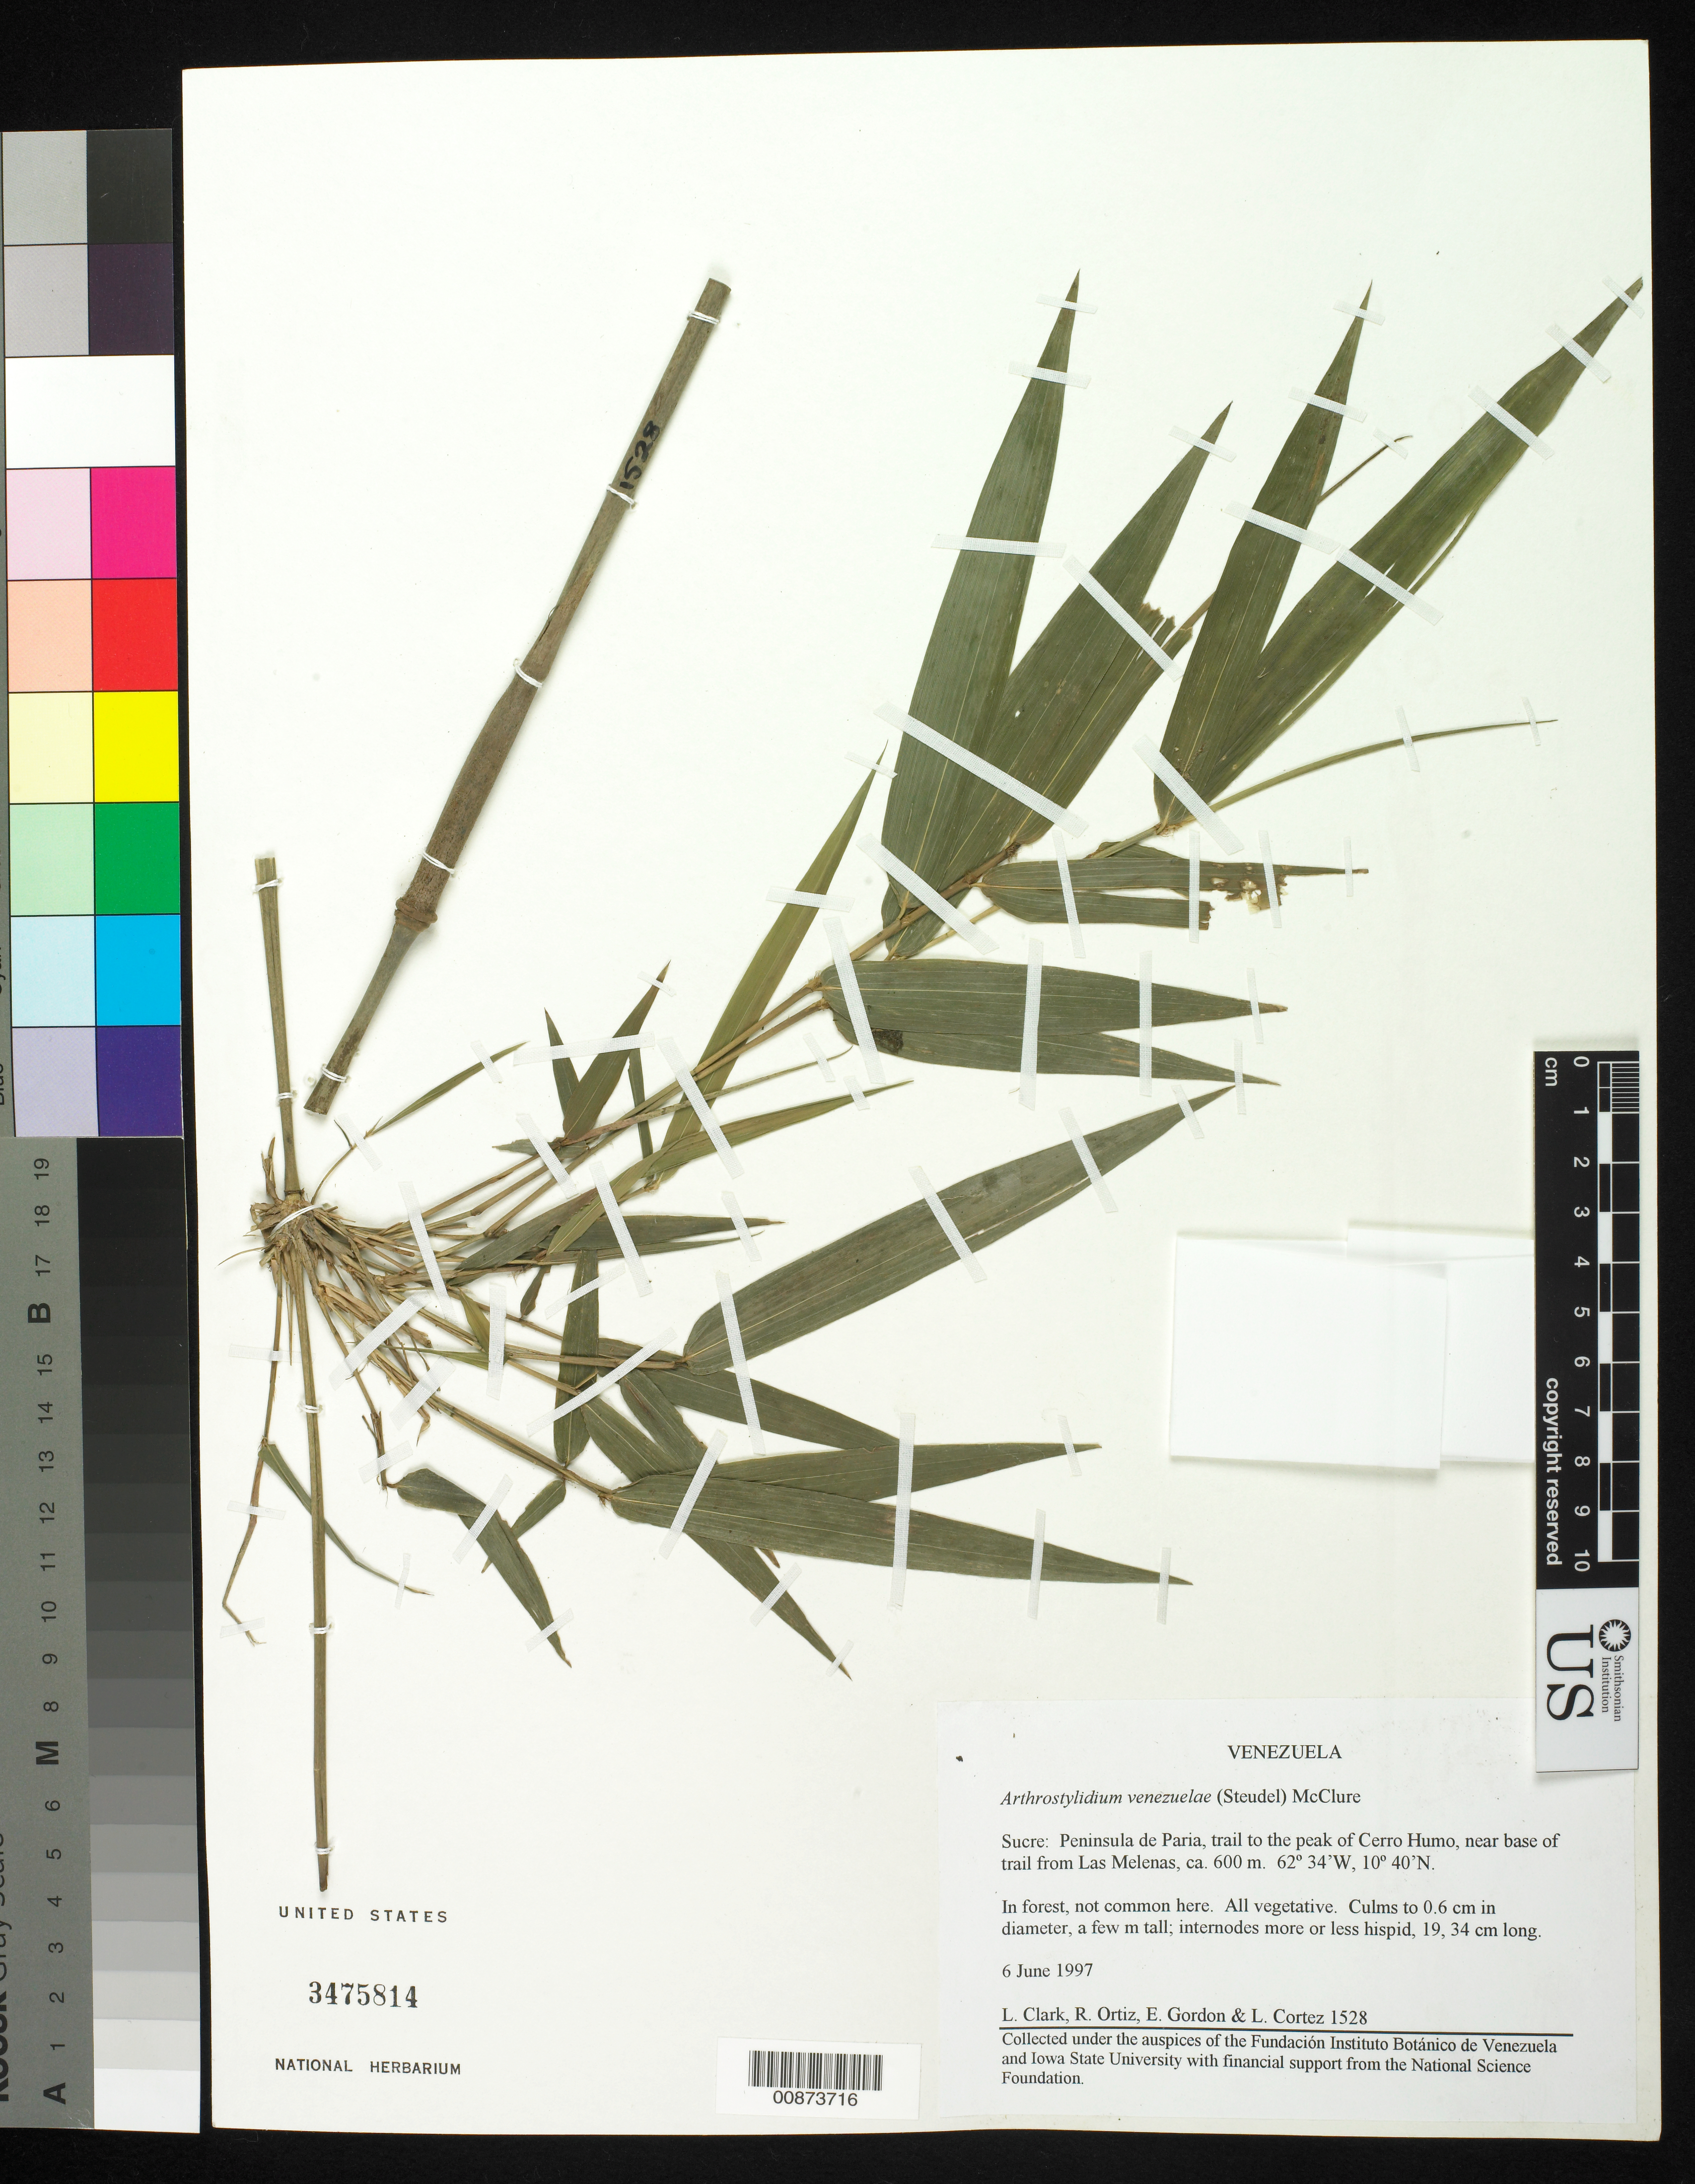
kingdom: Plantae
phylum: Tracheophyta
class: Liliopsida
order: Poales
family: Poaceae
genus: Arthrostylidium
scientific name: Arthrostylidium venezuelae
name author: (Steud.) McClure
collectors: L. G. Clark, E. Gordon, R. del C. Ortiz & L. Cortéz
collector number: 1528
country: Venezuela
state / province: Sucre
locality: Peninsula de Paria, peak of Cerro Humo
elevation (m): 600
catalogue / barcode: US 3475814